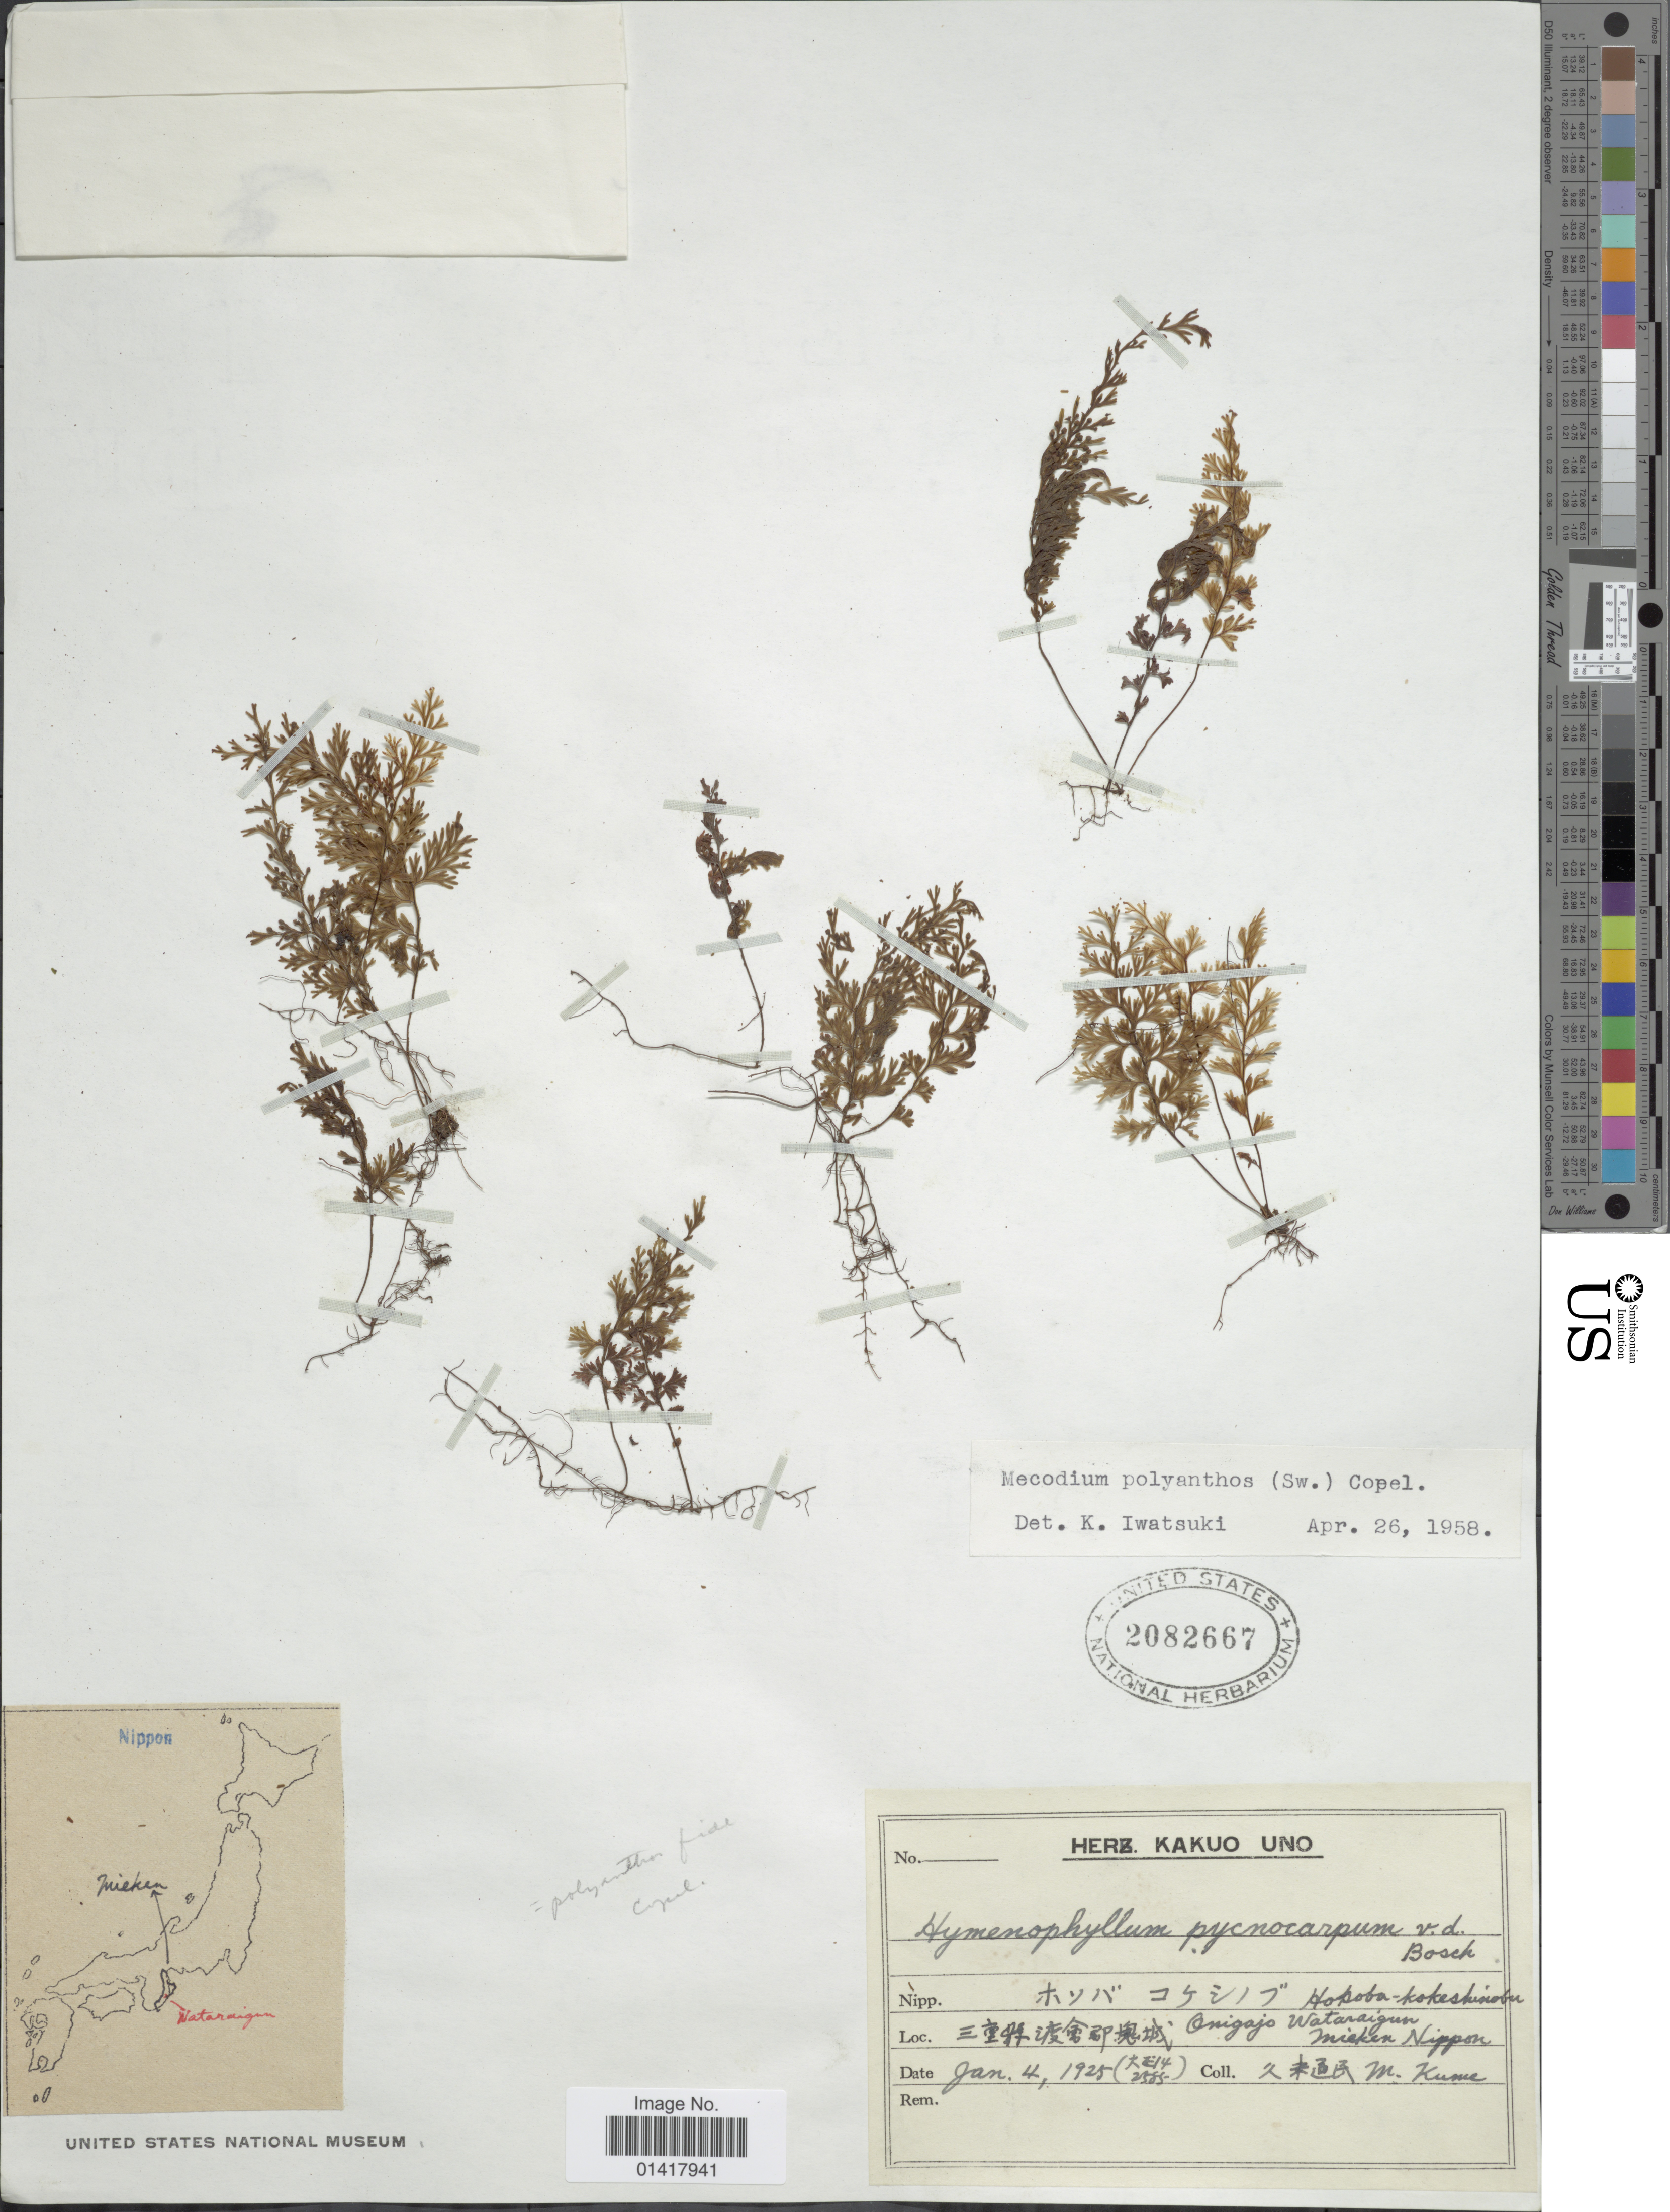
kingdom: Plantae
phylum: Tracheophyta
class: Polypodiopsida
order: Hymenophyllales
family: Hymenophyllaceae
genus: Hymenophyllum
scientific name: Hymenophyllum polyanthos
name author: (Sw.) Sw.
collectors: M. Kume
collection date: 1925-01-04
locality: Kakuo Uno. Onigajo Wataraigum miekem Nippon [interpreted]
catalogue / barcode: US 2082667